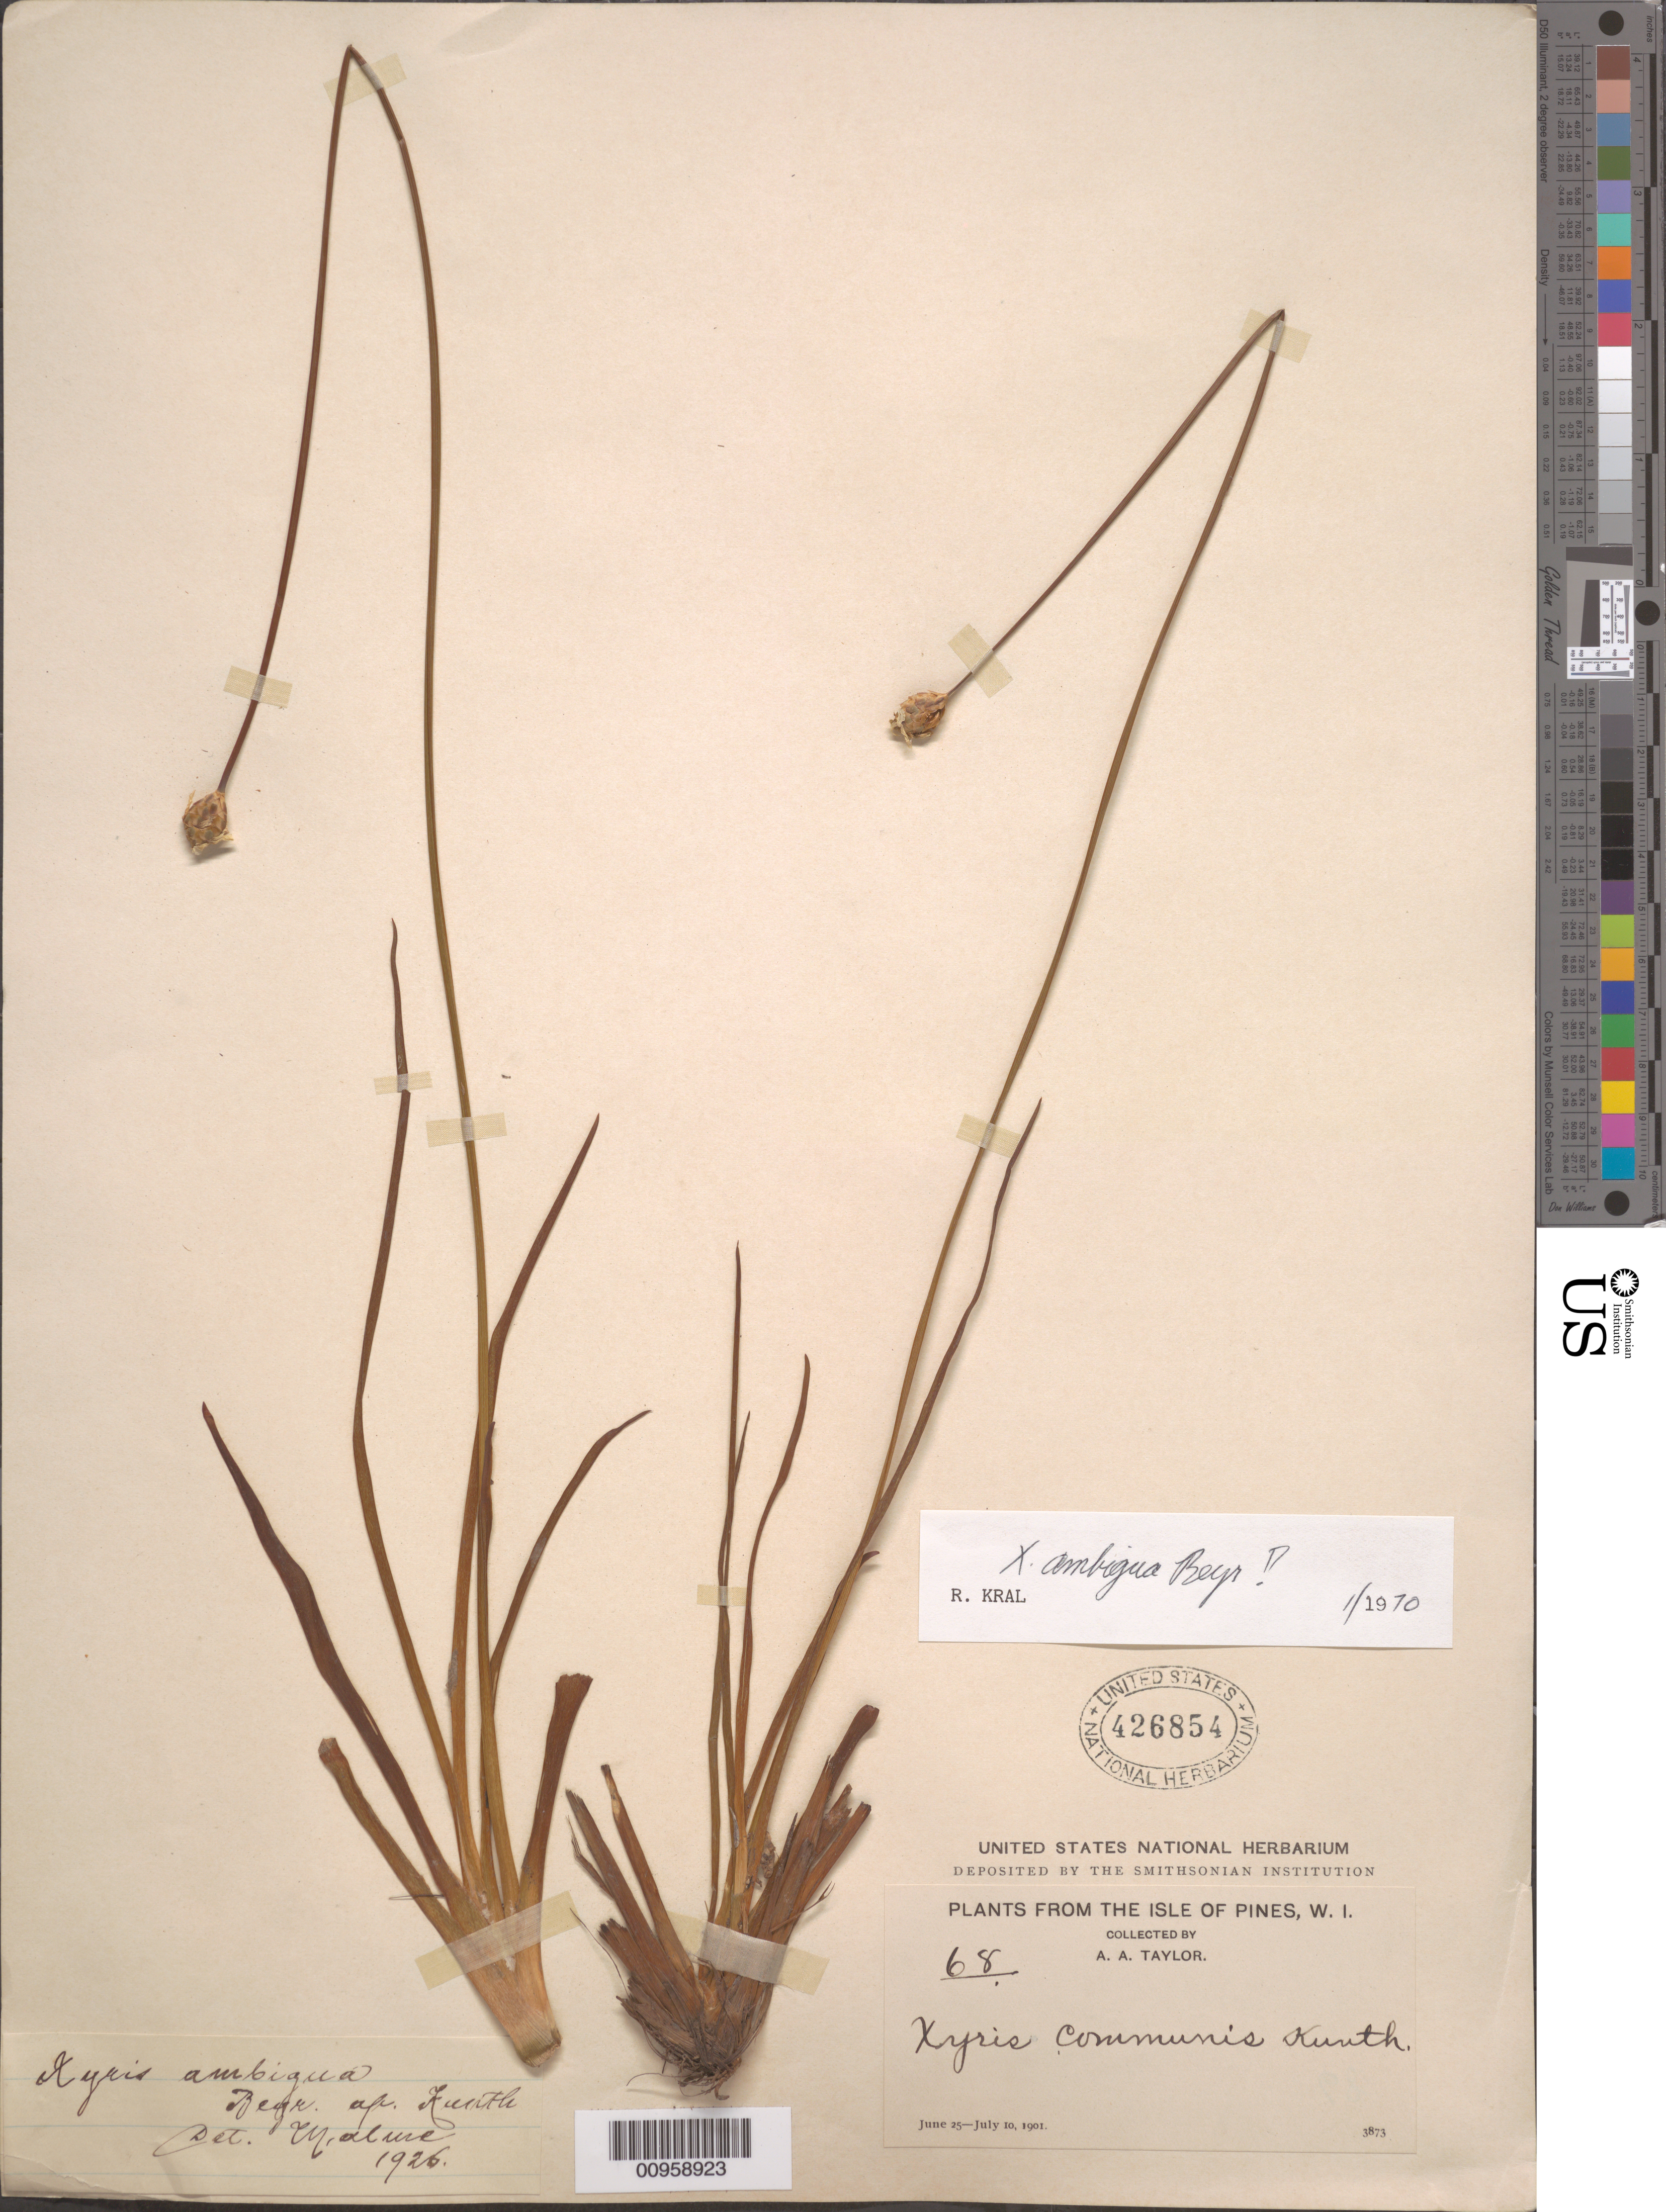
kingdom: Plantae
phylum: Tracheophyta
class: Liliopsida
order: Poales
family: Xyridaceae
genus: Xyris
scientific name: Xyris ambigua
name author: Beyr. ex Kunth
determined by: Kral, Robert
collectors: A. A. Taylor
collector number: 68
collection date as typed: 25 Jun 1901 to 10 Jul 1901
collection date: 1901-06-25/1901-07-10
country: Cuba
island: Isla de la Juventud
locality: Isle of Pines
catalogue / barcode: US 426854